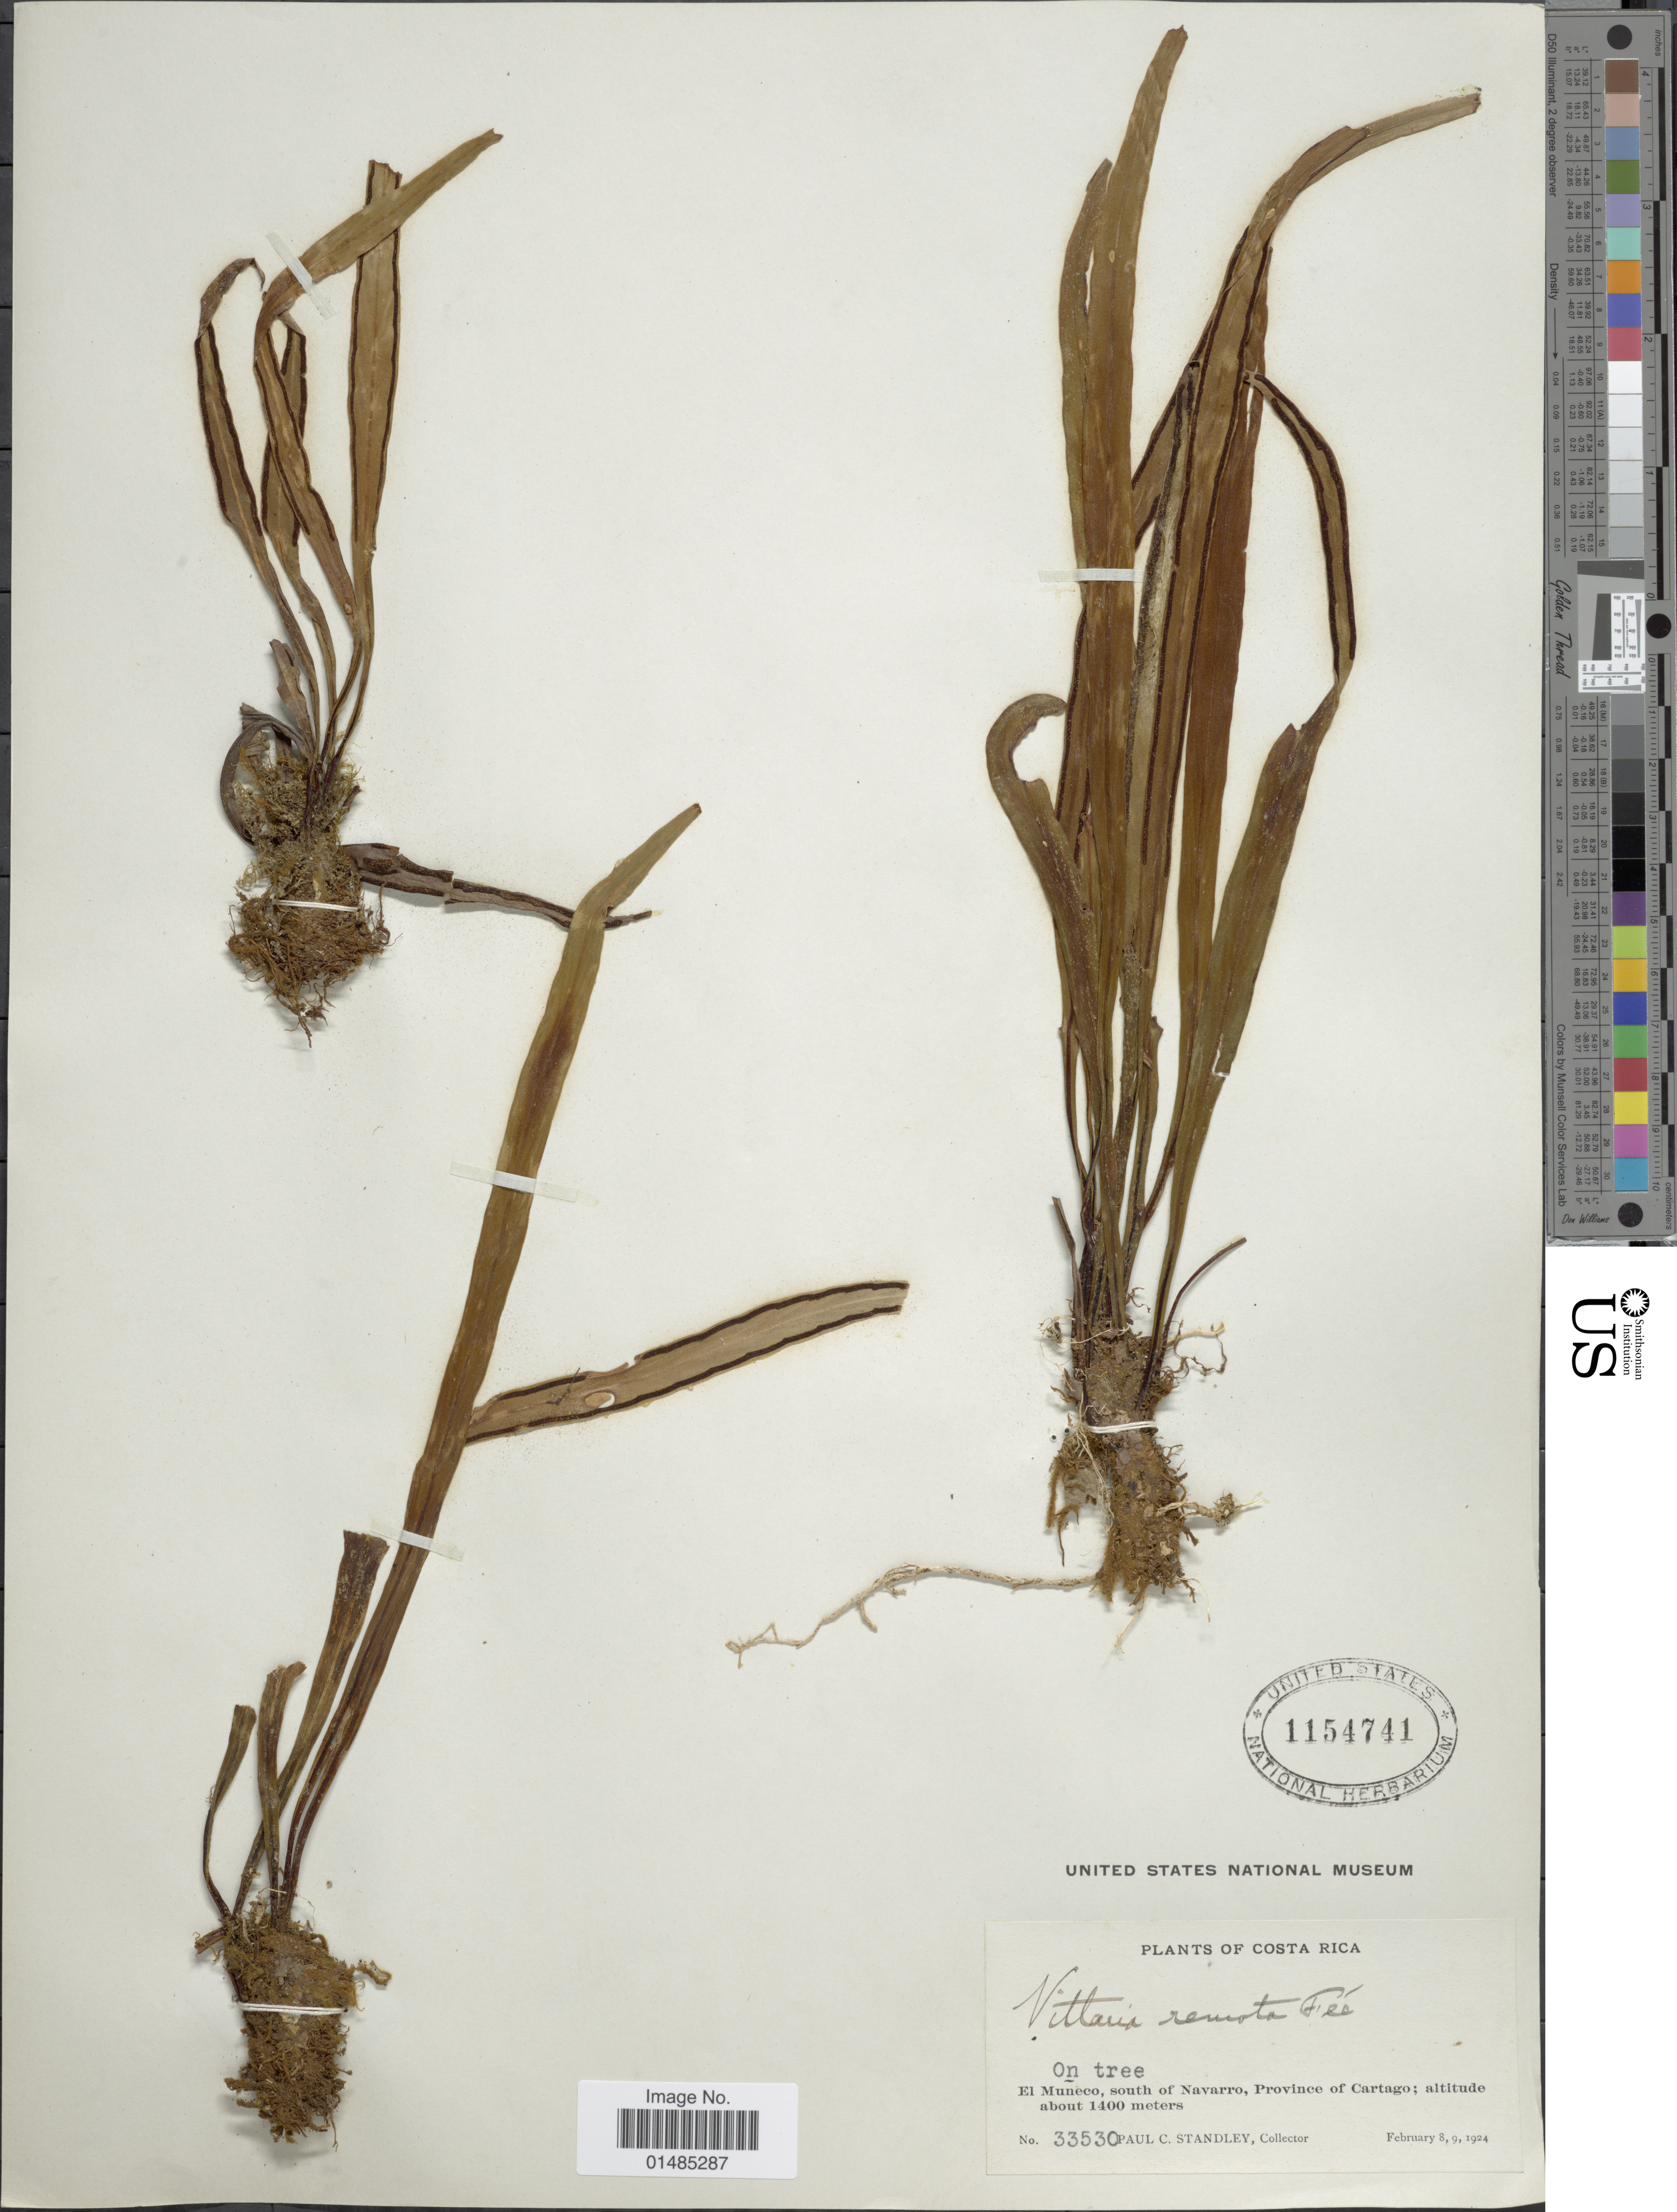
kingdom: Plantae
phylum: Tracheophyta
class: Polypodiopsida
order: Polypodiales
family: Pteridaceae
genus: Radiovittaria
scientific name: Radiovittaria remota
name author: (Fée) E.H. Crane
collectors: P. C. Standley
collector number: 33530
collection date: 1924-02-08/1924-02-09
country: Costa Rica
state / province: Cartago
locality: El Muñeco, south of Navarro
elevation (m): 1400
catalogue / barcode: US 1154741